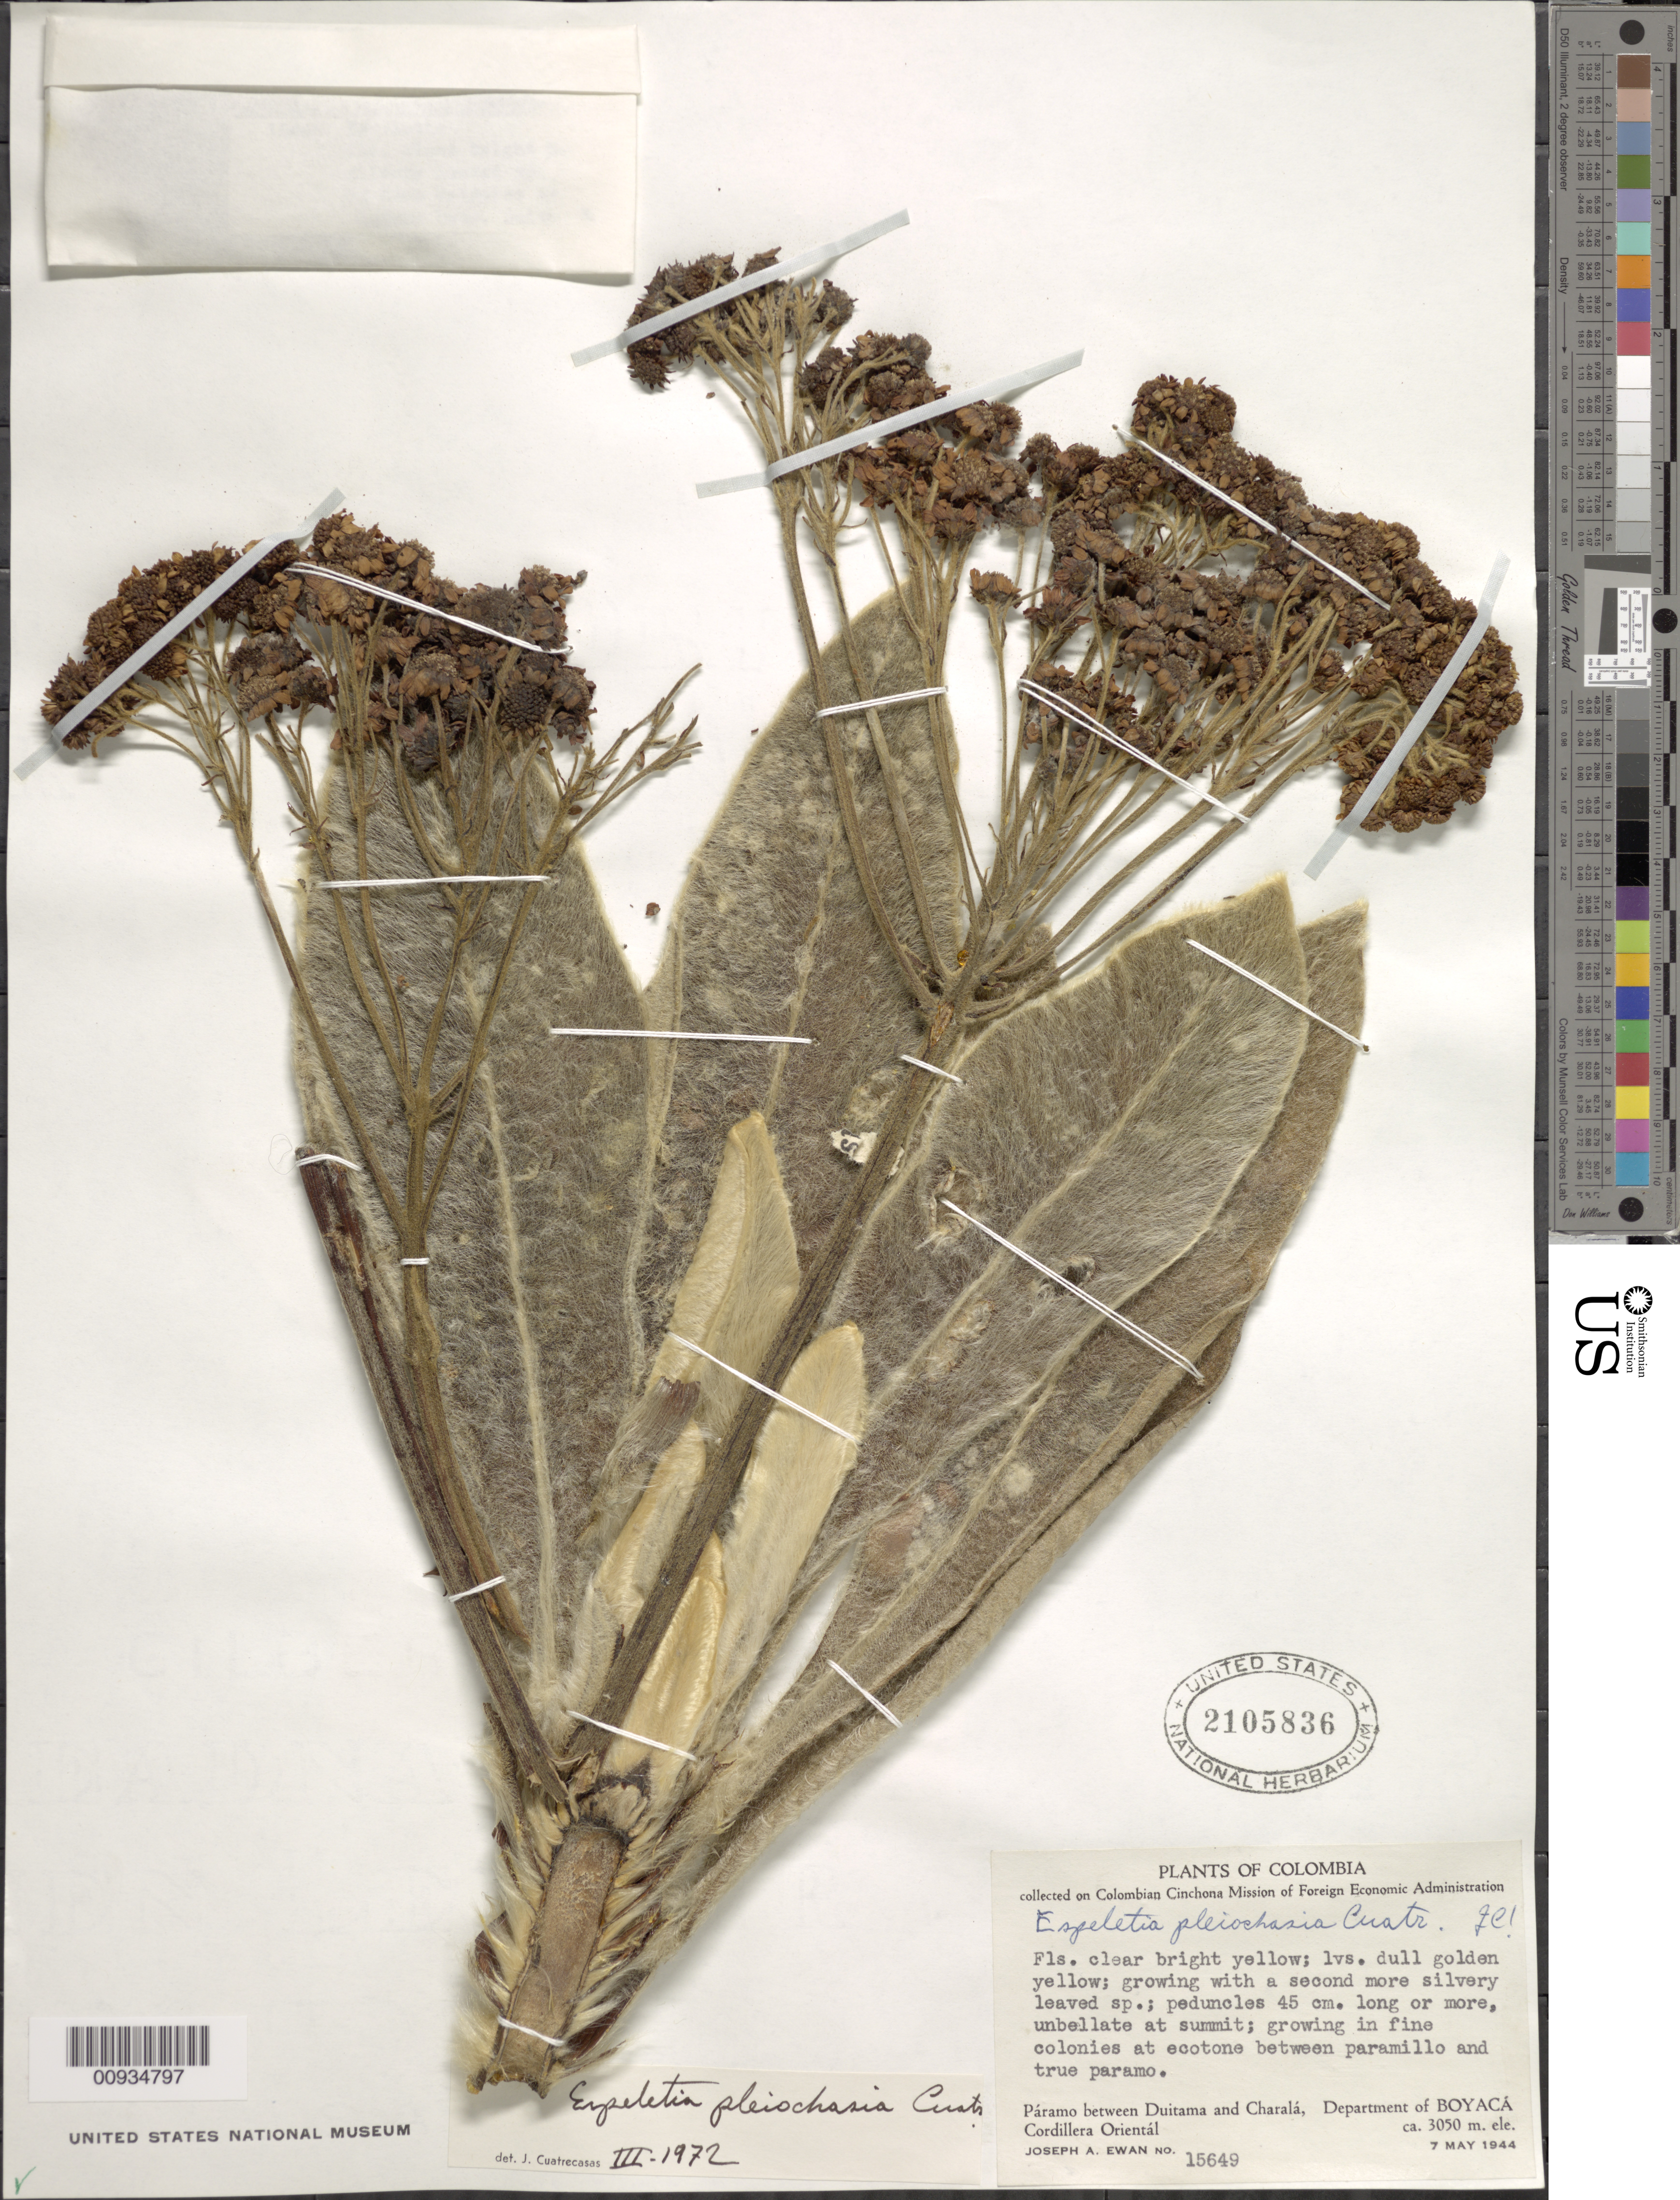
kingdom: Plantae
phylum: Tracheophyta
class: Magnoliopsida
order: Asterales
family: Asteraceae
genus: Espeletiopsis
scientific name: Espeletiopsis pleiochasia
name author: (Cuatrec.) Cuatrec.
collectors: J. A. Ewan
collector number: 15649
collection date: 1944-05-07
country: Colombia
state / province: Boyacá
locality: Páramo between Duitama and Charalá, Cordillera Oriental.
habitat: Growing in fine colonies at ecotone between paramillo and true páramo.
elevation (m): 3050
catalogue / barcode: US 2105836